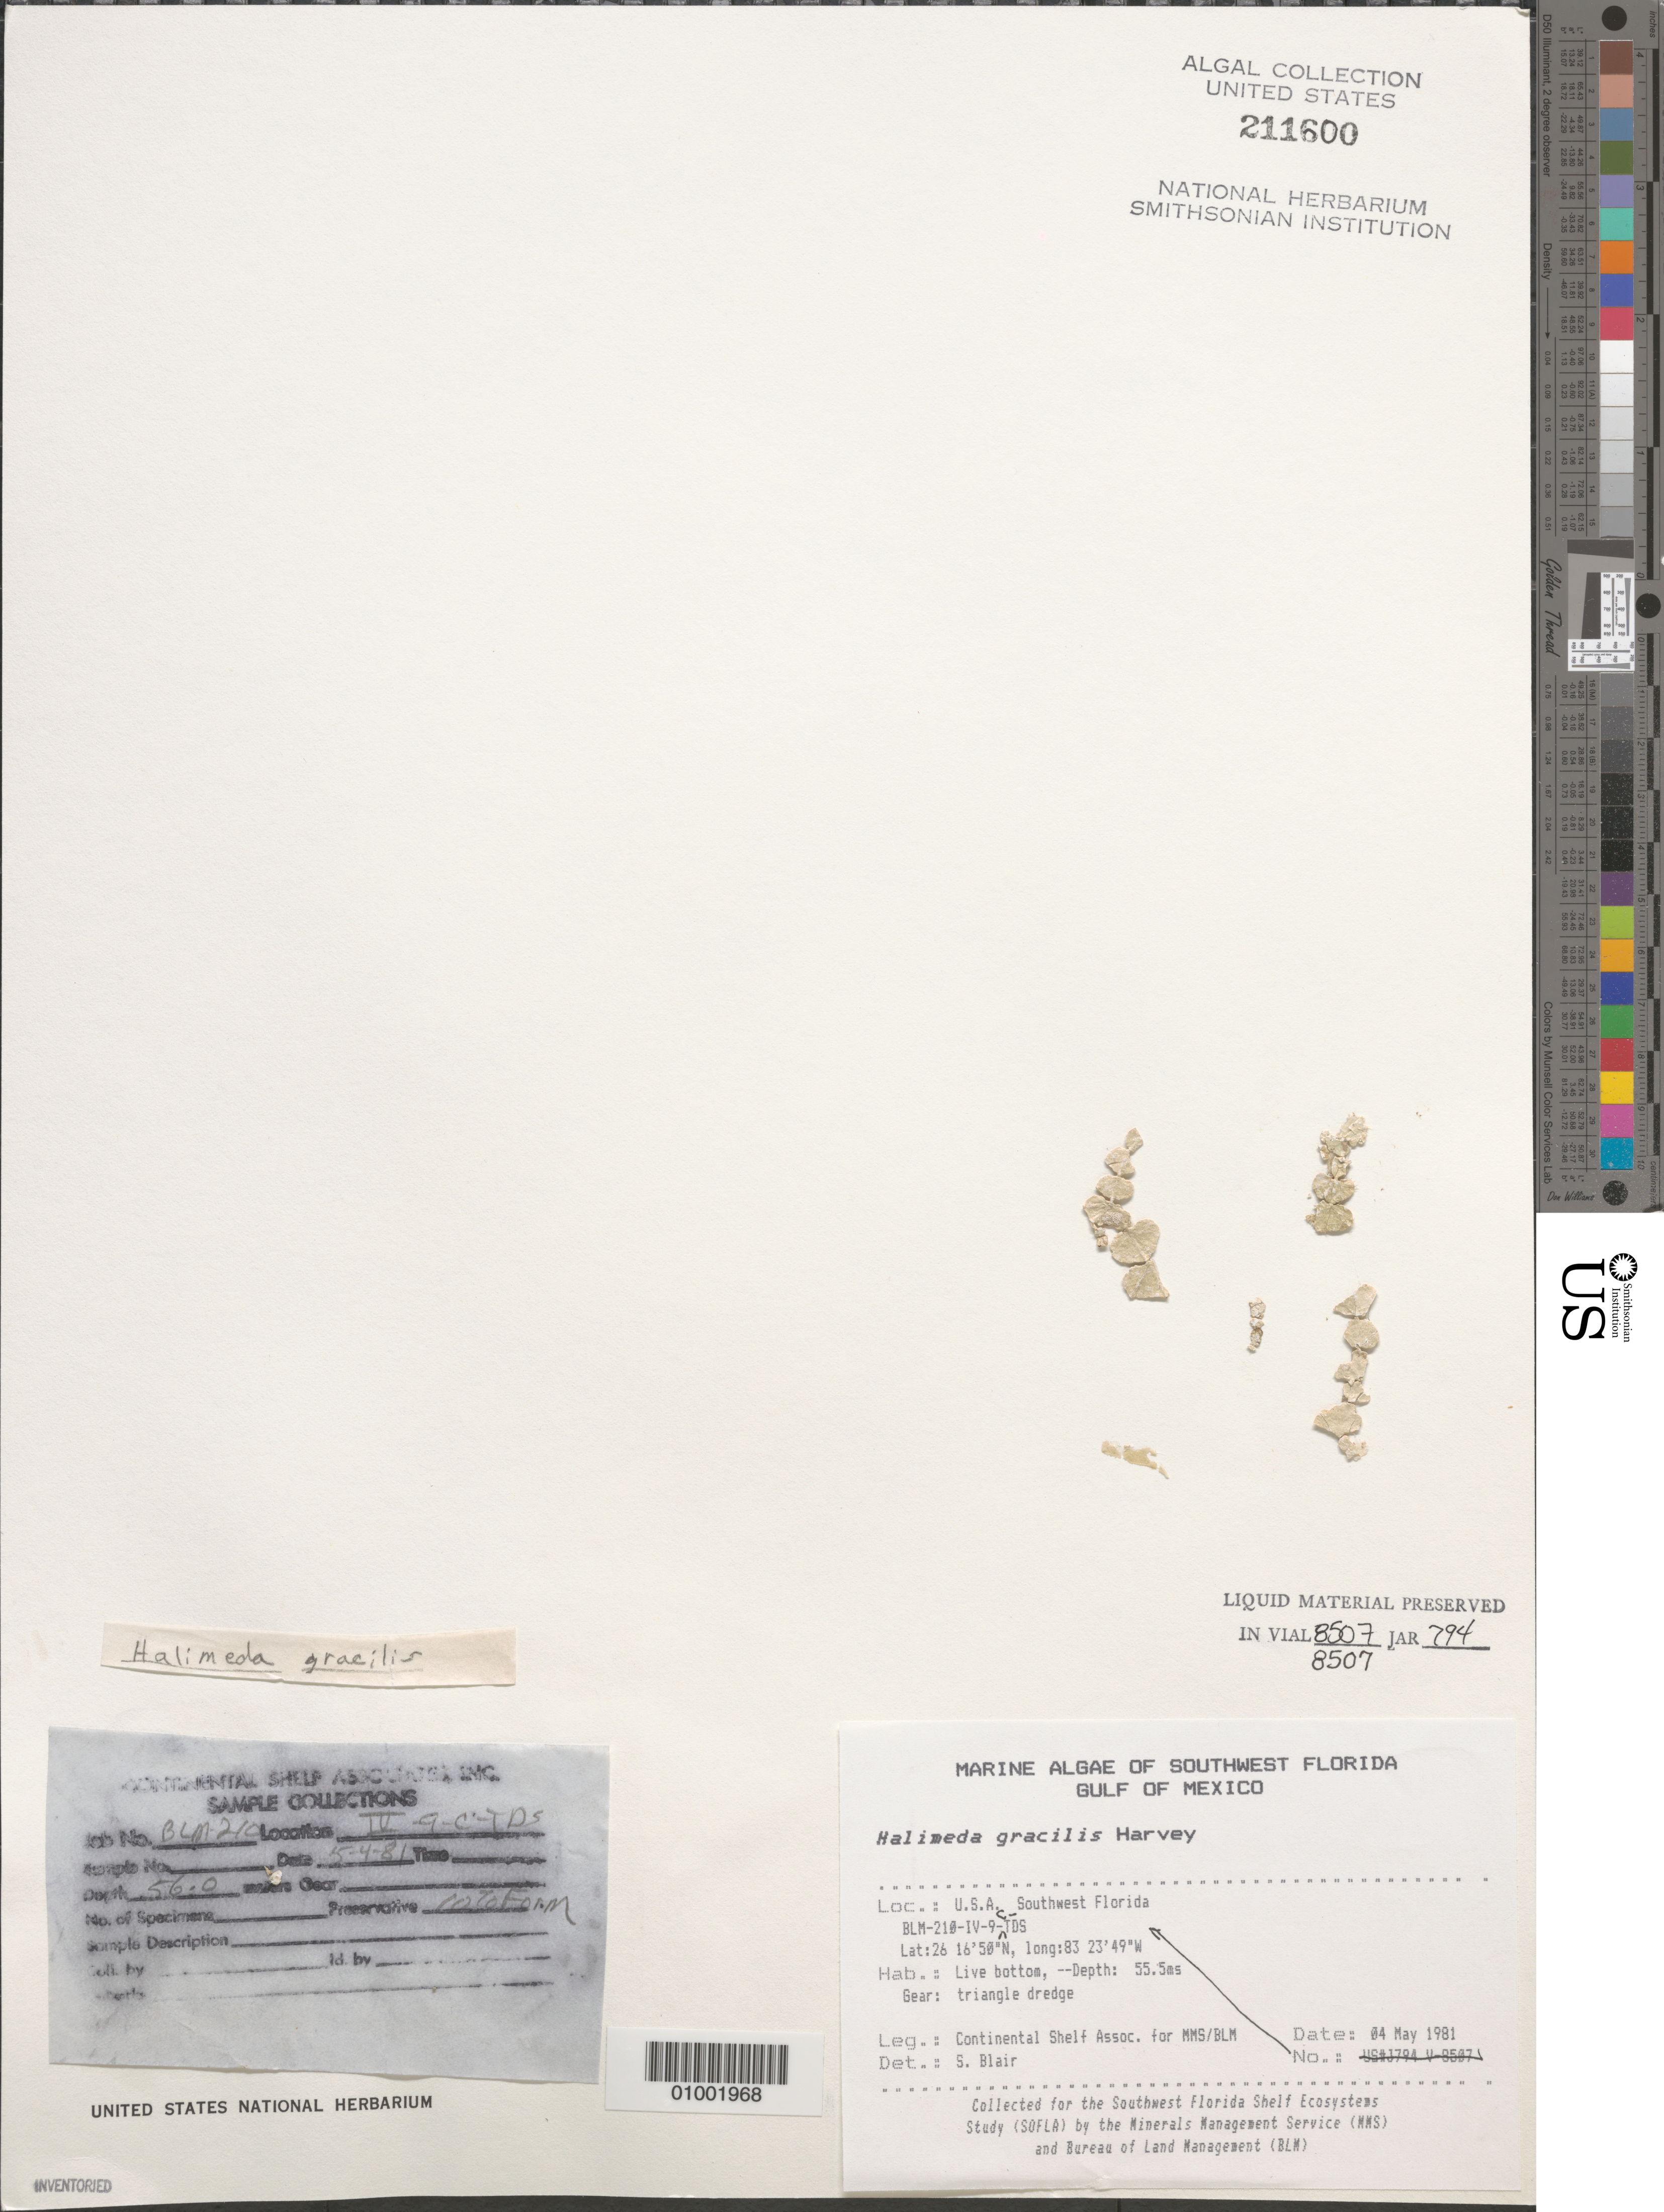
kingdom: Plantae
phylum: Chlorophyta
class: Ulvophyceae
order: Bryopsidales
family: Halimedaceae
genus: Halimeda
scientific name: Halimeda gracilis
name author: Harv. ex J. Agardh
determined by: Blair, S. M.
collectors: Continental Shelf Associates for the MMS/BLM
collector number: BLM-210-IV-9-C-TDS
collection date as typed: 04 May 1981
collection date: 1981-05-04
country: United States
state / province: Florida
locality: Gulf of Mexico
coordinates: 26 16'50"N, 83 23'49"W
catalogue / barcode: US 211600